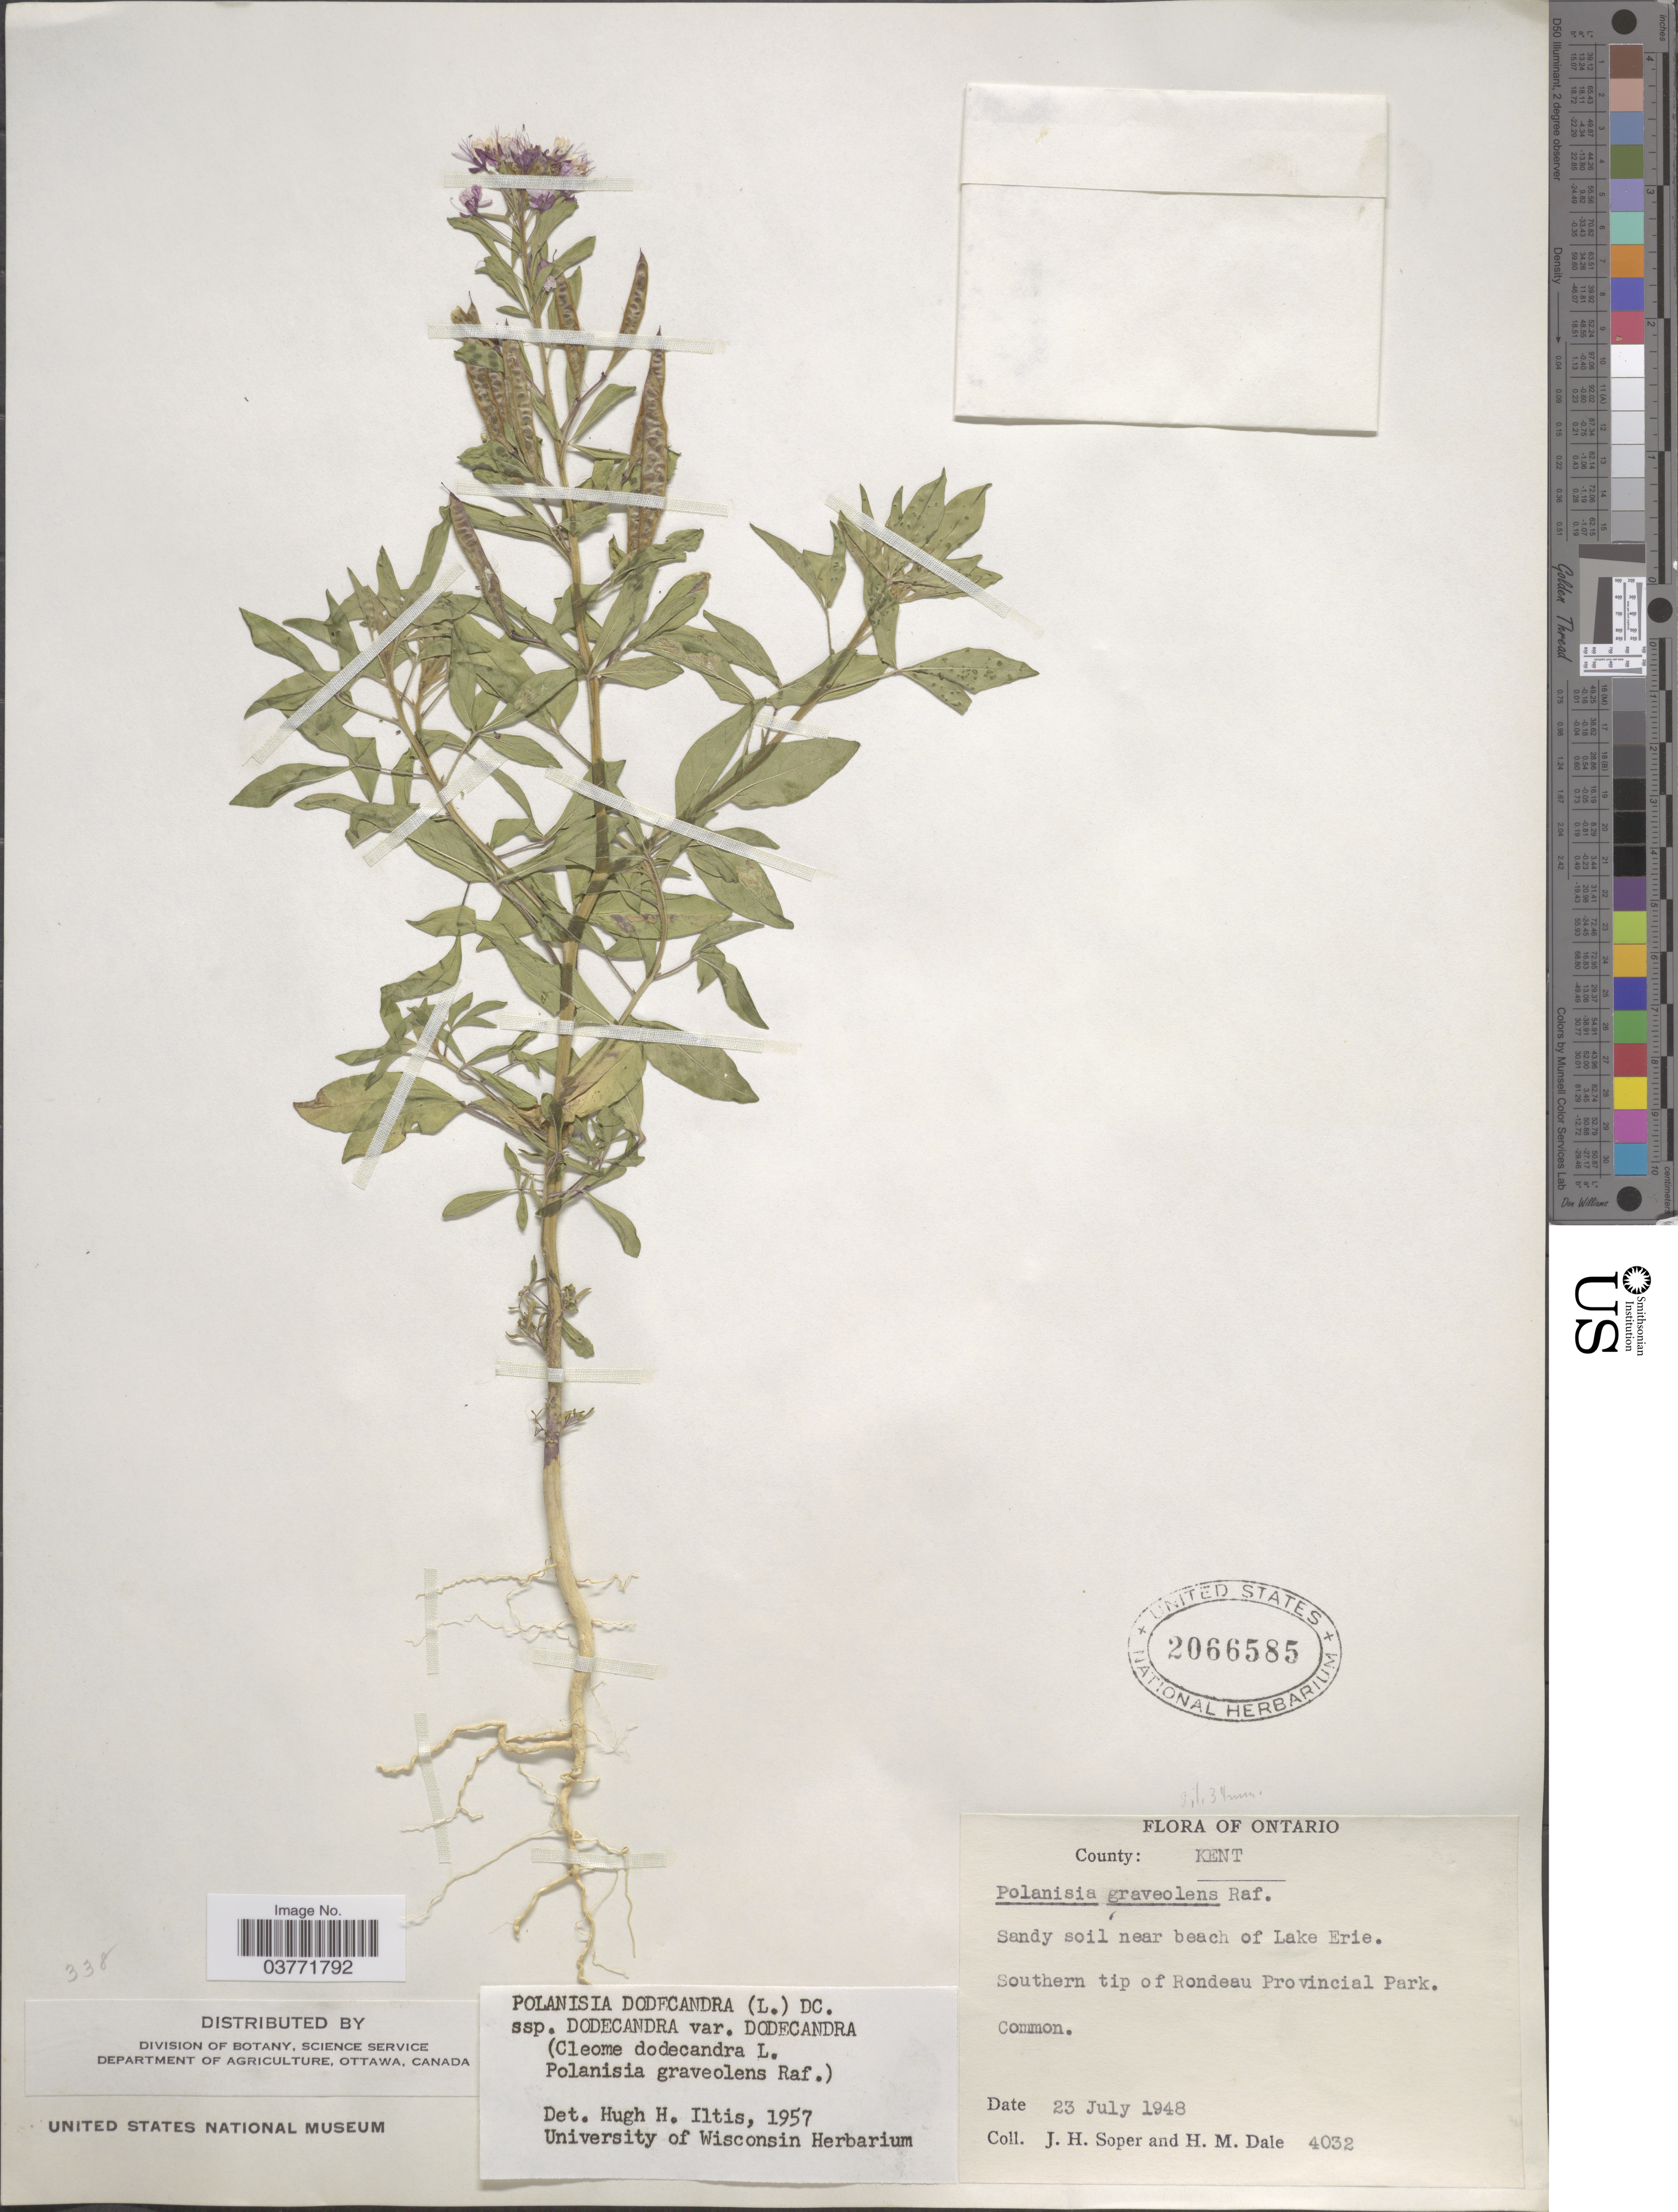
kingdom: Plantae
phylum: Tracheophyta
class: Magnoliopsida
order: Brassicales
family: Cleomaceae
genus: Polanisia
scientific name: Polanisia dodecandra subsp. dodecandra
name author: (L.) DC.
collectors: J. H. Soper & H. M. Dale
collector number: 4032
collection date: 1948-07-23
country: Canada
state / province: Ontario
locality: County: Kent. Sandy soil near beach of Lake Erie. Southern tip of Rondeau Provincial Park.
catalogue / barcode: US 2066585